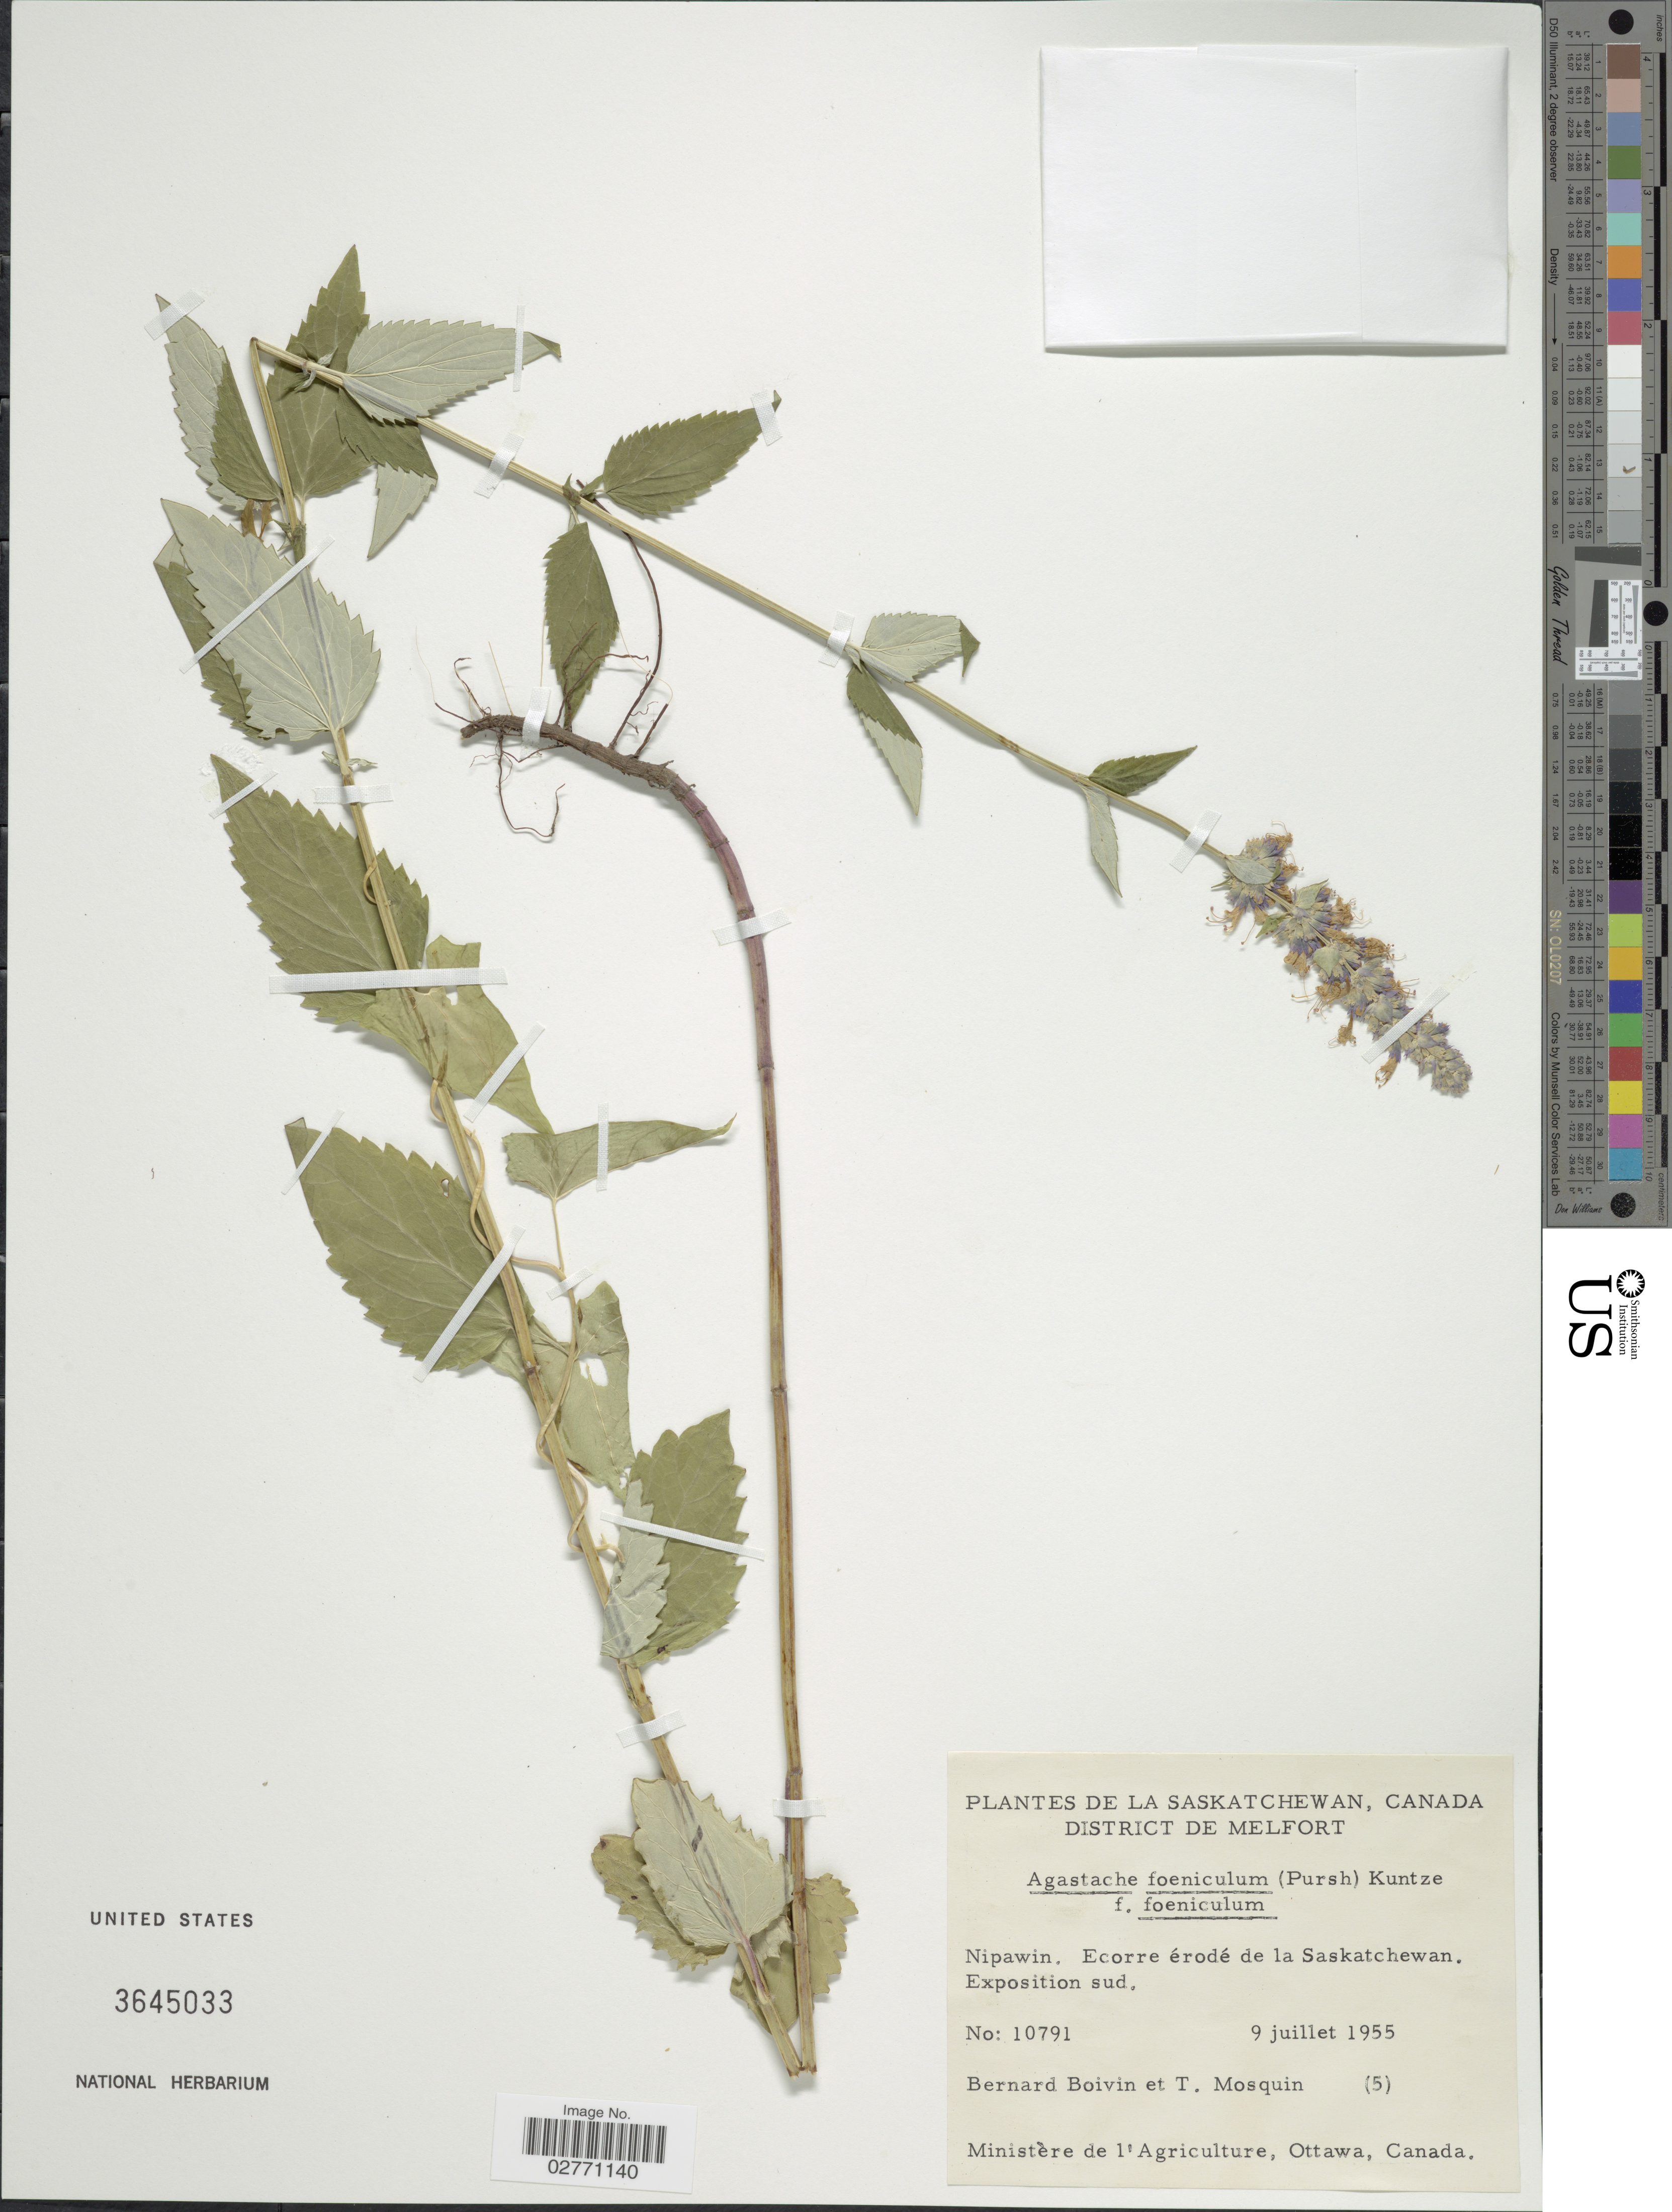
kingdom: Plantae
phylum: Tracheophyta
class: Magnoliopsida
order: Lamiales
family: Lamiaceae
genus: Agastache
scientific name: Agastache foeniculum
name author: (Pursh) Kuntze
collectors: J. R. B. Boivin & T. Mosquin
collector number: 10791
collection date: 1955-07-09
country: Canada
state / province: Saskatchewan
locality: District de Melfort. Nipawin. Ecorre érodé de la Saskatchewan. Exposition sud.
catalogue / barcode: US 3645033